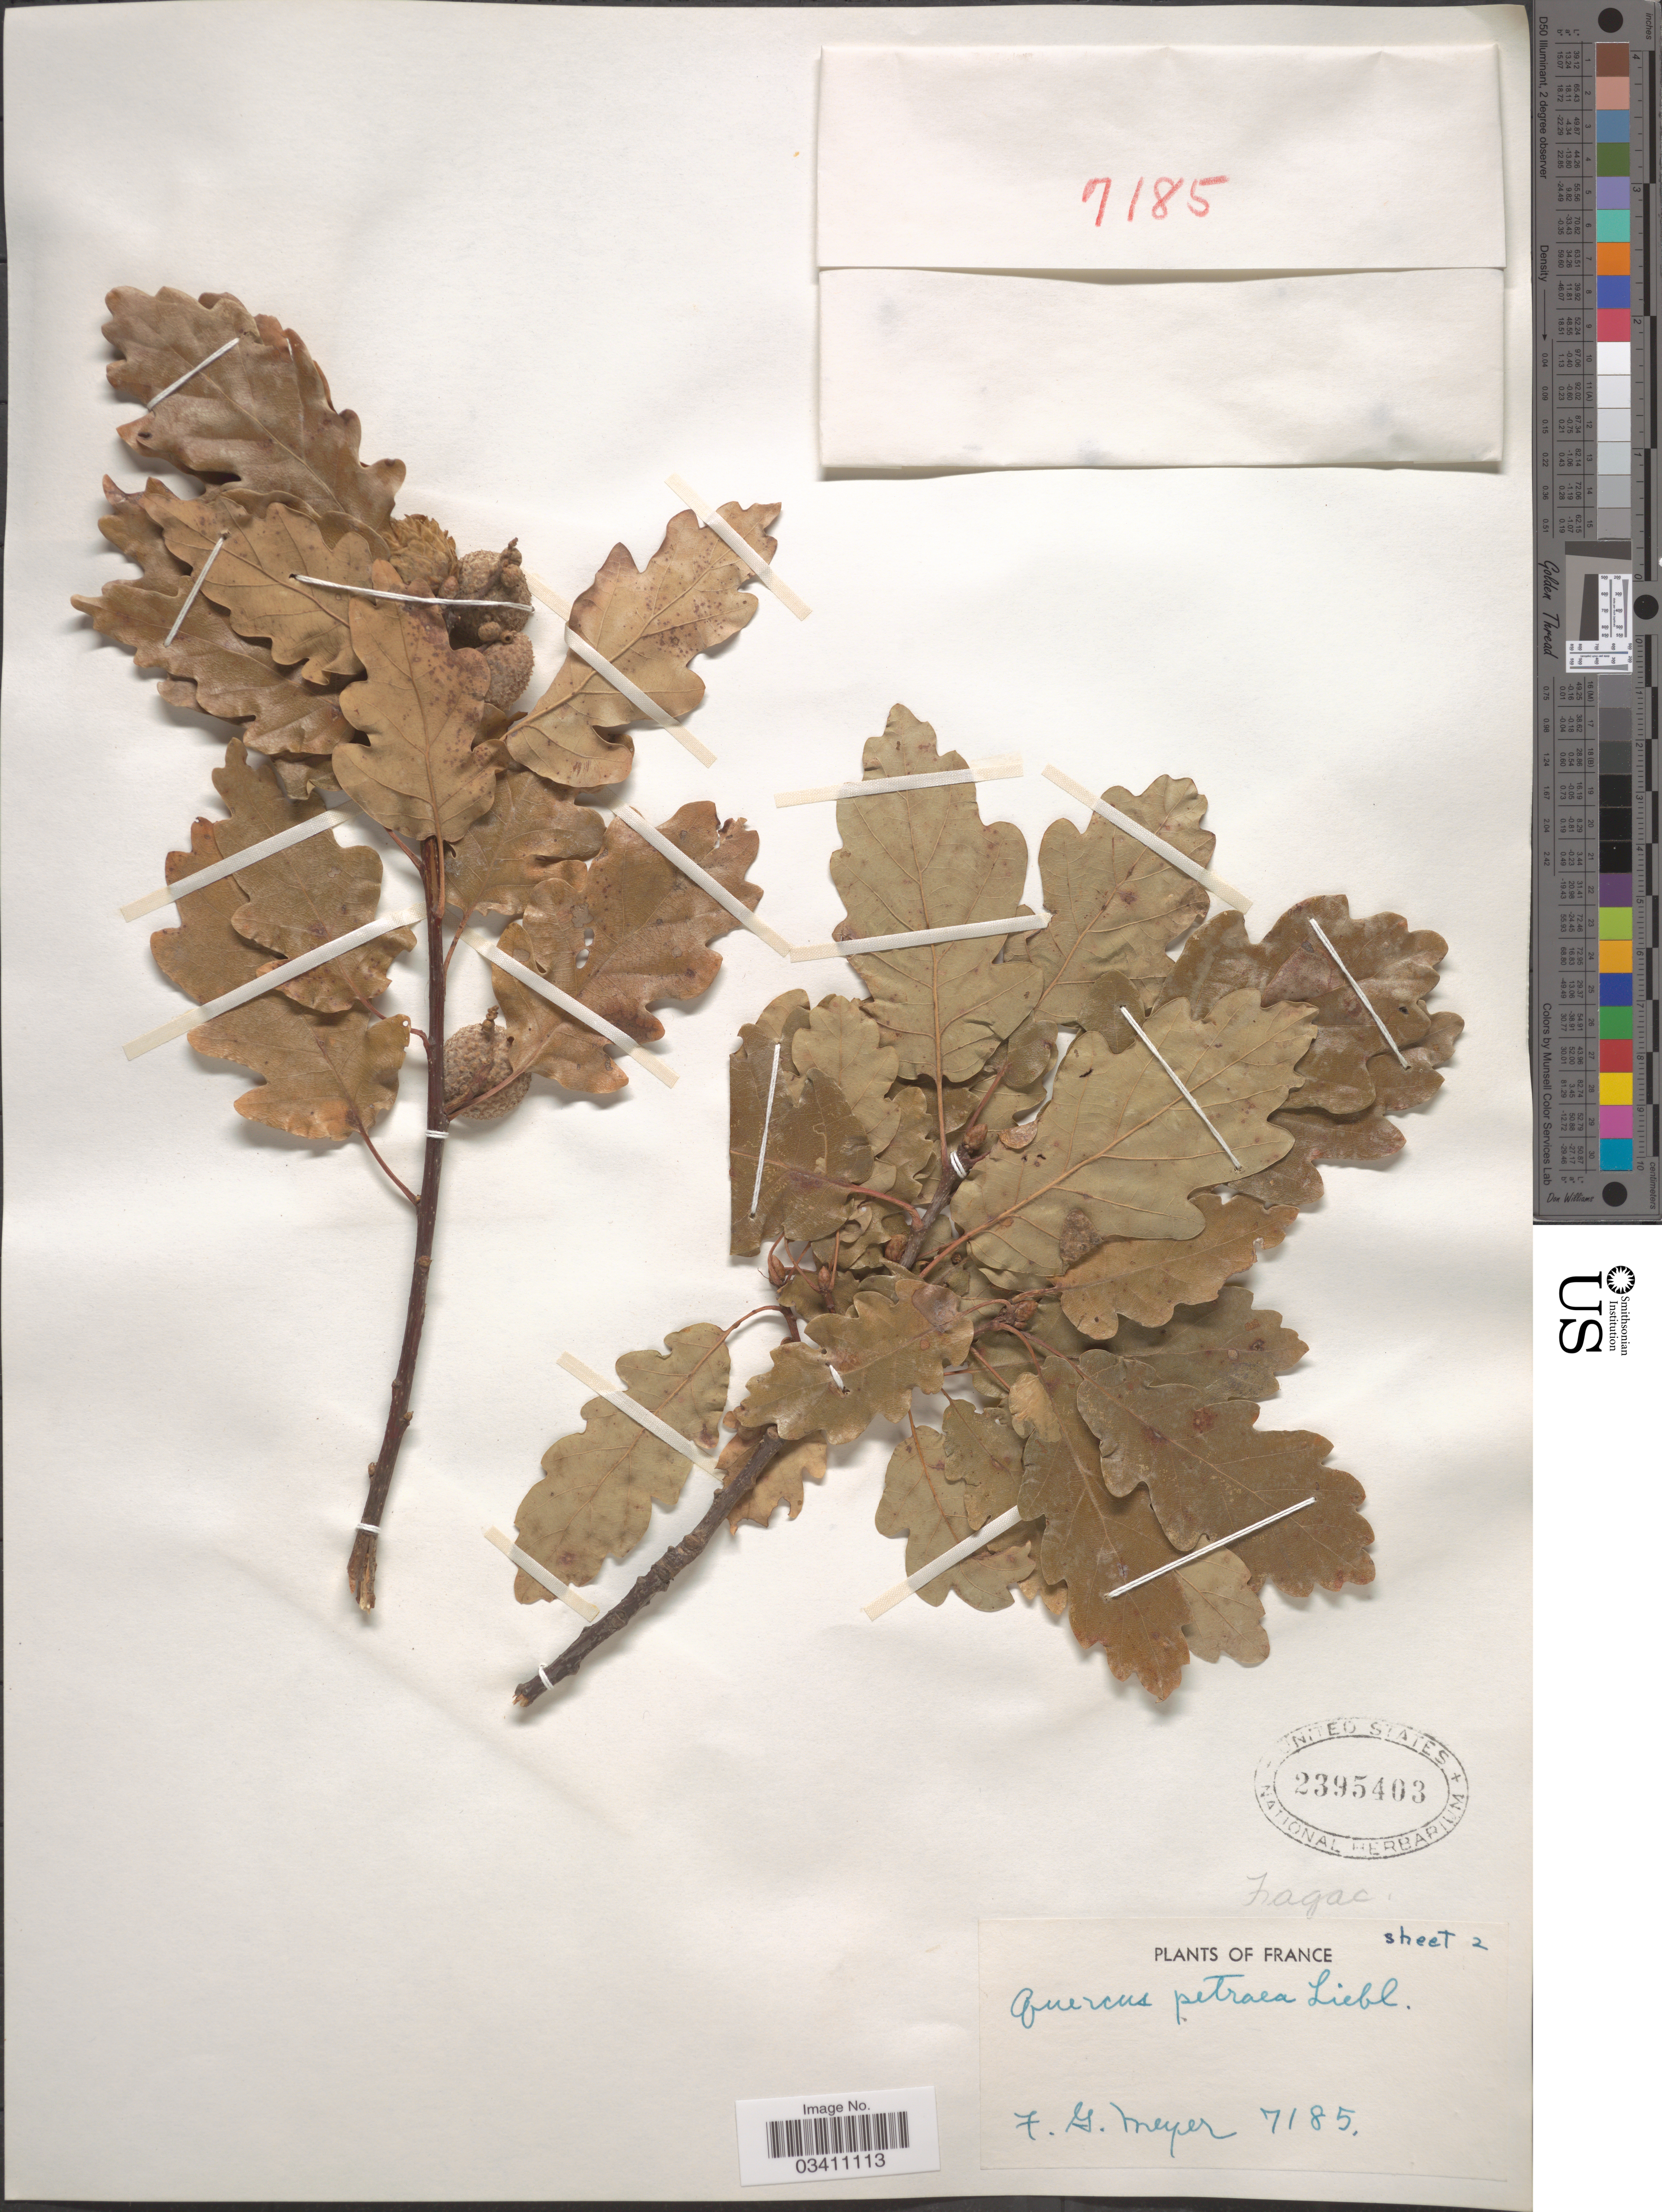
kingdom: Plantae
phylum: Tracheophyta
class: Magnoliopsida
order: Fagales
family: Fagaceae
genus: Quercus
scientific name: Quercus petraea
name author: (Matt.) Liebl.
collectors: F. G. Meyer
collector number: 7185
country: France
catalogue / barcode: US 2395403